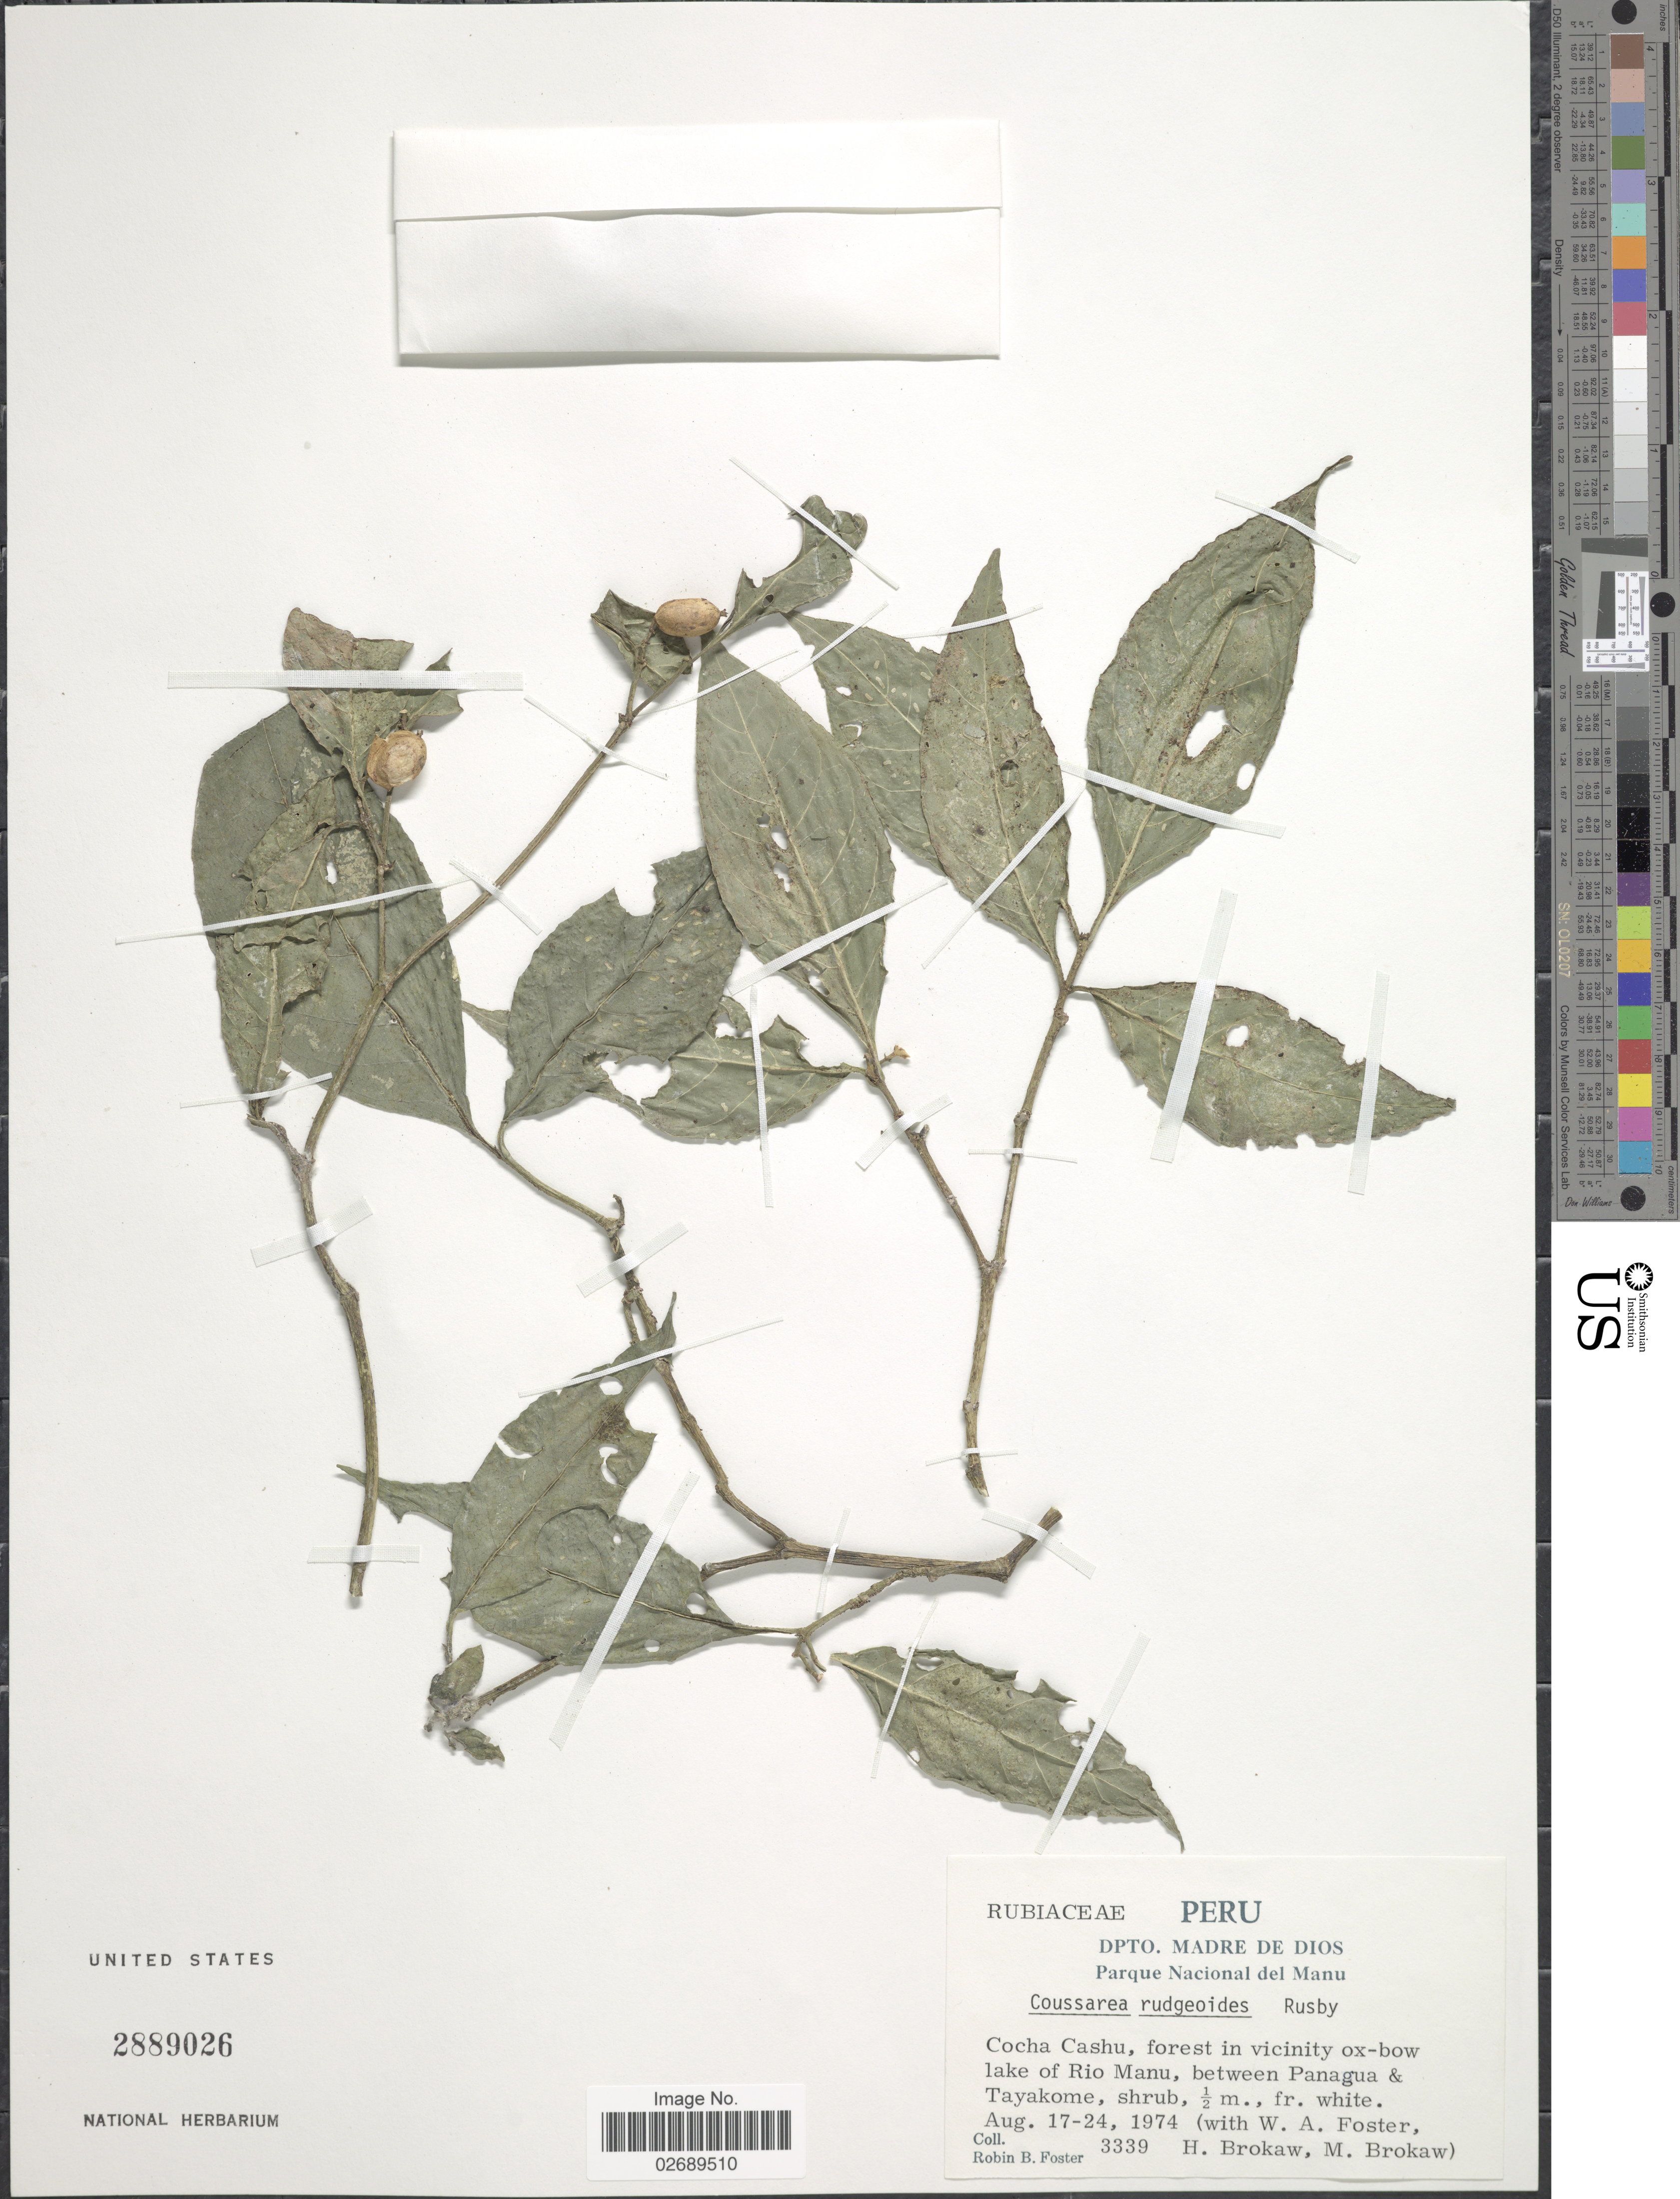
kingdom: Plantae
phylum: Tracheophyta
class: Magnoliopsida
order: Gentianales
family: Rubiaceae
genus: Coussarea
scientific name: Coussarea rudgeoides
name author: Rusby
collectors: R. B. Foster, W. Foster, H. Brokaw & M. Brokaw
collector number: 3339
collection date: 1974-08-17/1974-08-24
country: Peru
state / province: Madre de Dios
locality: Dpto. Madre de Dios. Parque Nacional del Manu. Cocha Cashu, forest in vicinity ox-bow lake of Rio Manu, between Panagua & Tayakome.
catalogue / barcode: US 2889026